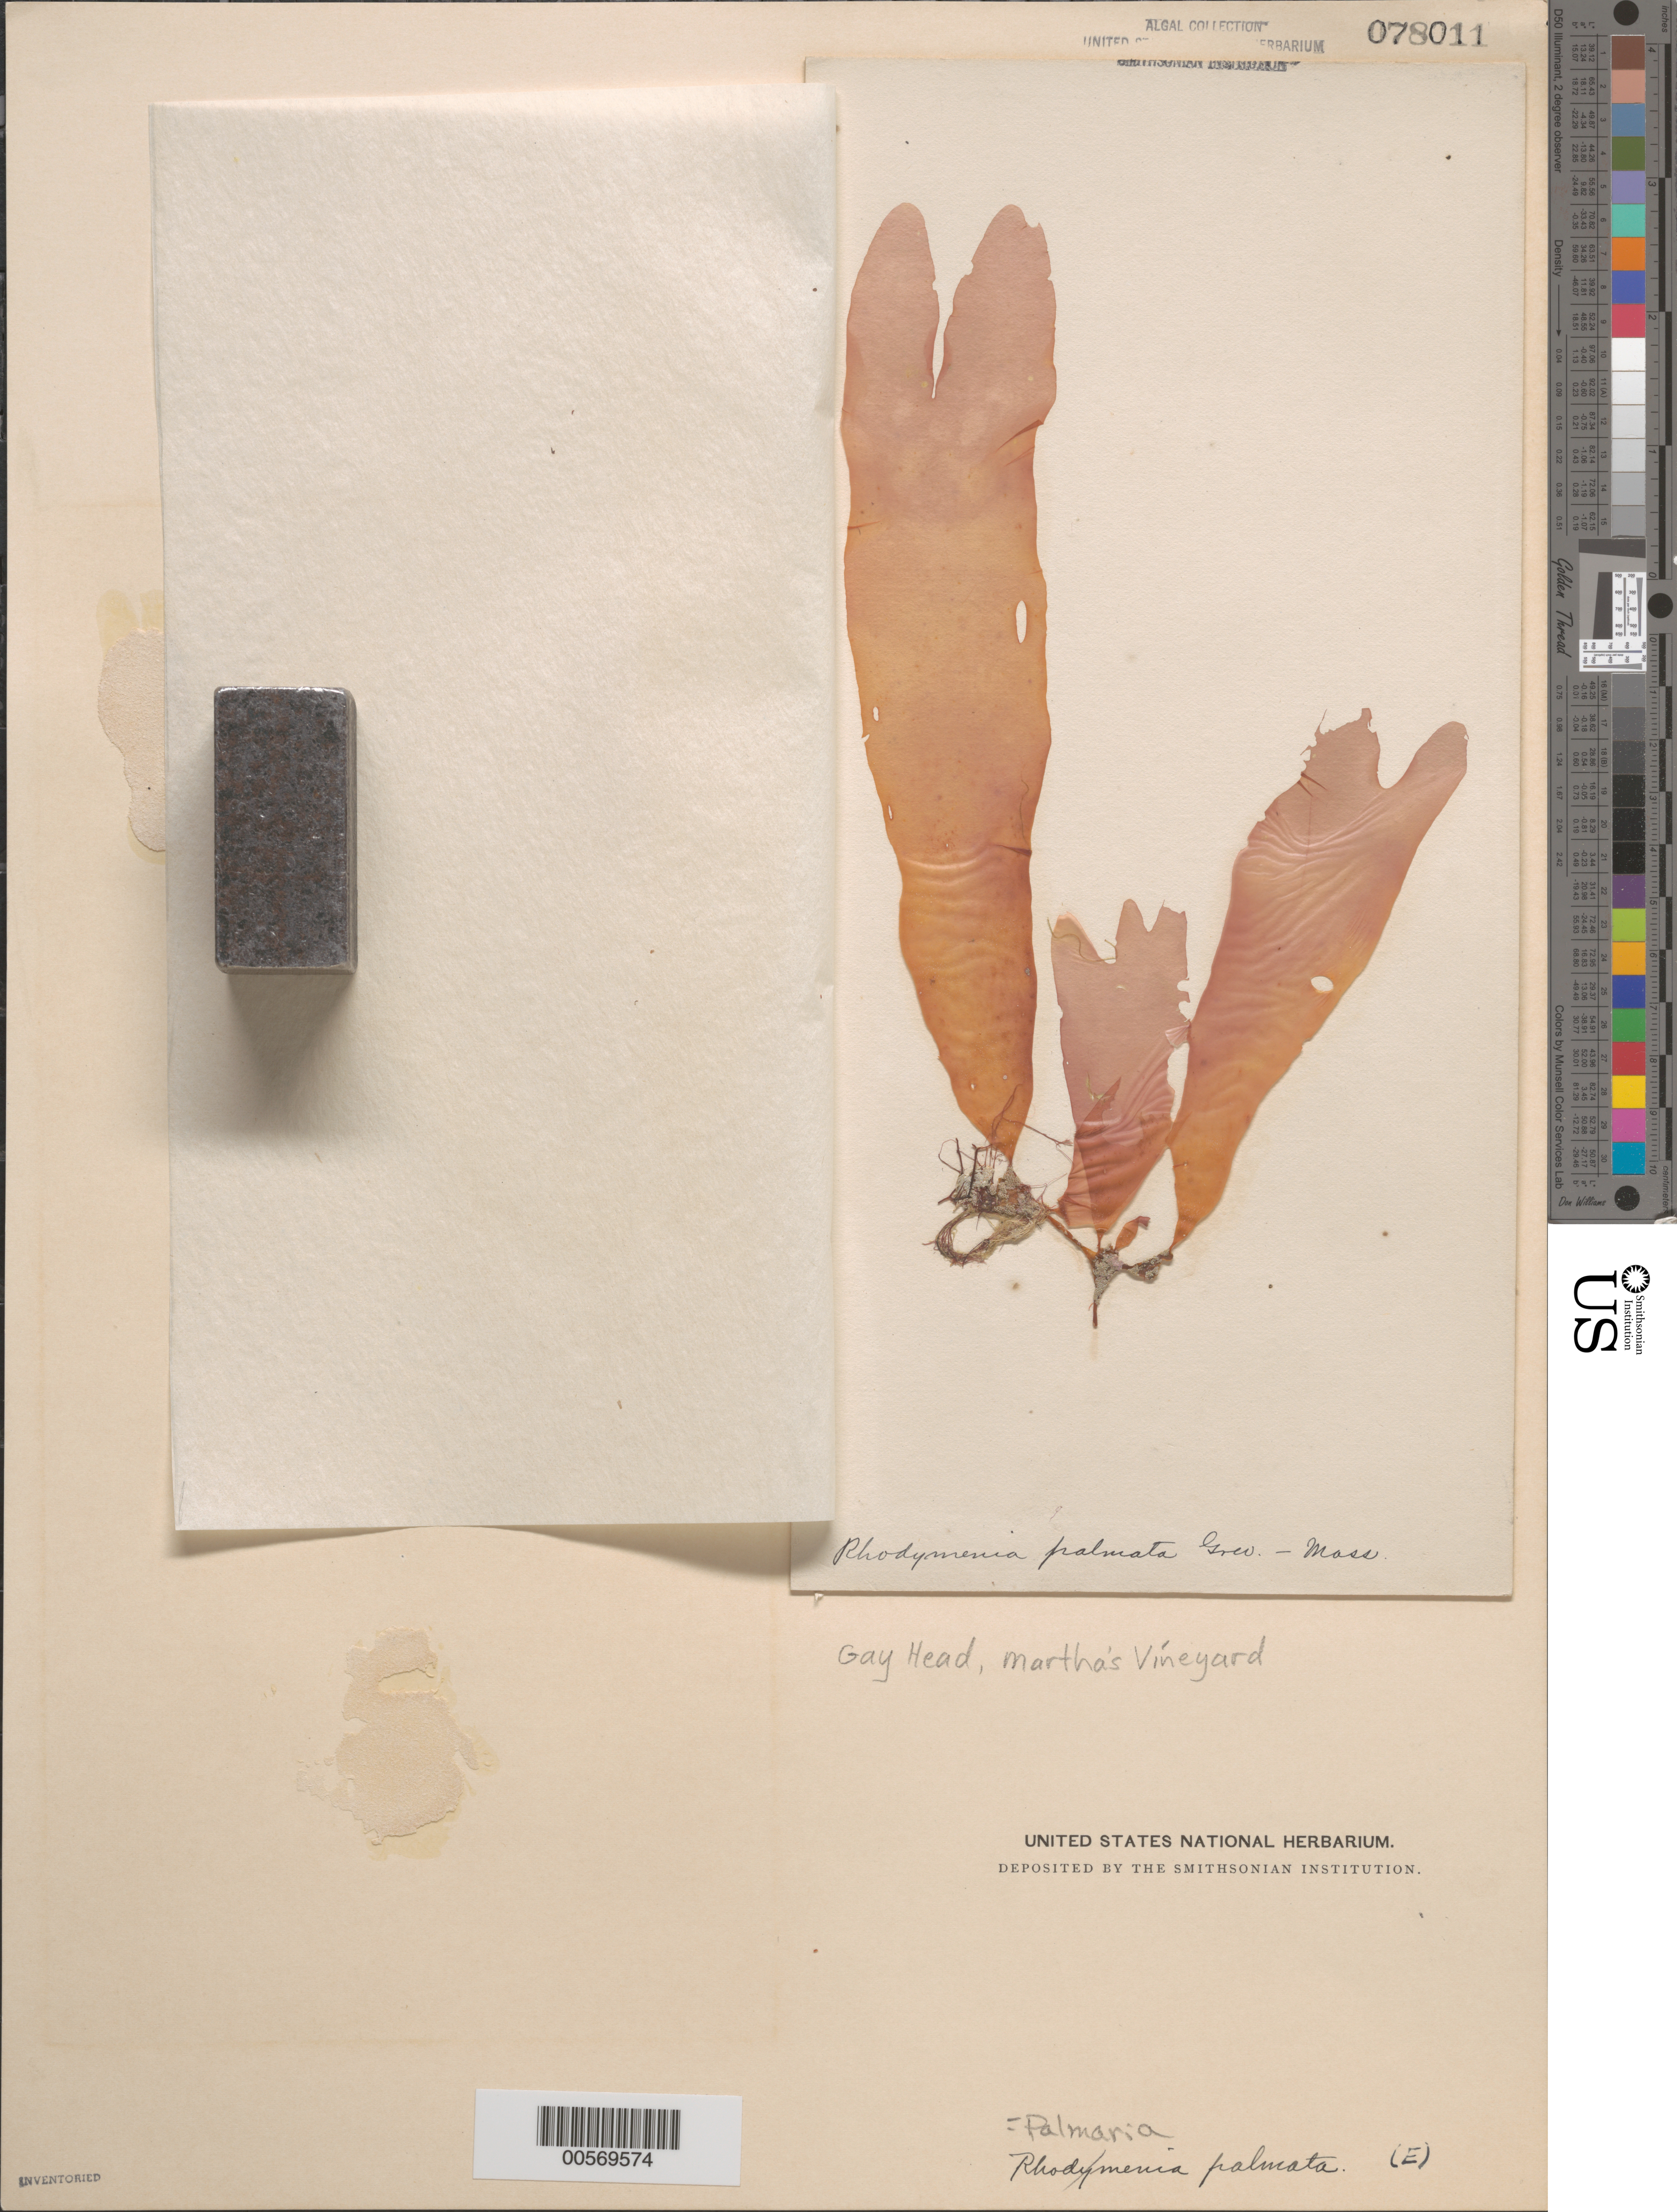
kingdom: Plantae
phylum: Rhodophyta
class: Florideophyceae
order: Palmariales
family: Palmariaceae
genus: Palmaria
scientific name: Palmaria palmata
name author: (L.) F. Weber & D. Mohr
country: United States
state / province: Massachusetts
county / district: Dukes County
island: Martha's Vineyard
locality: Gay Head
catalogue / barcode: US 78011